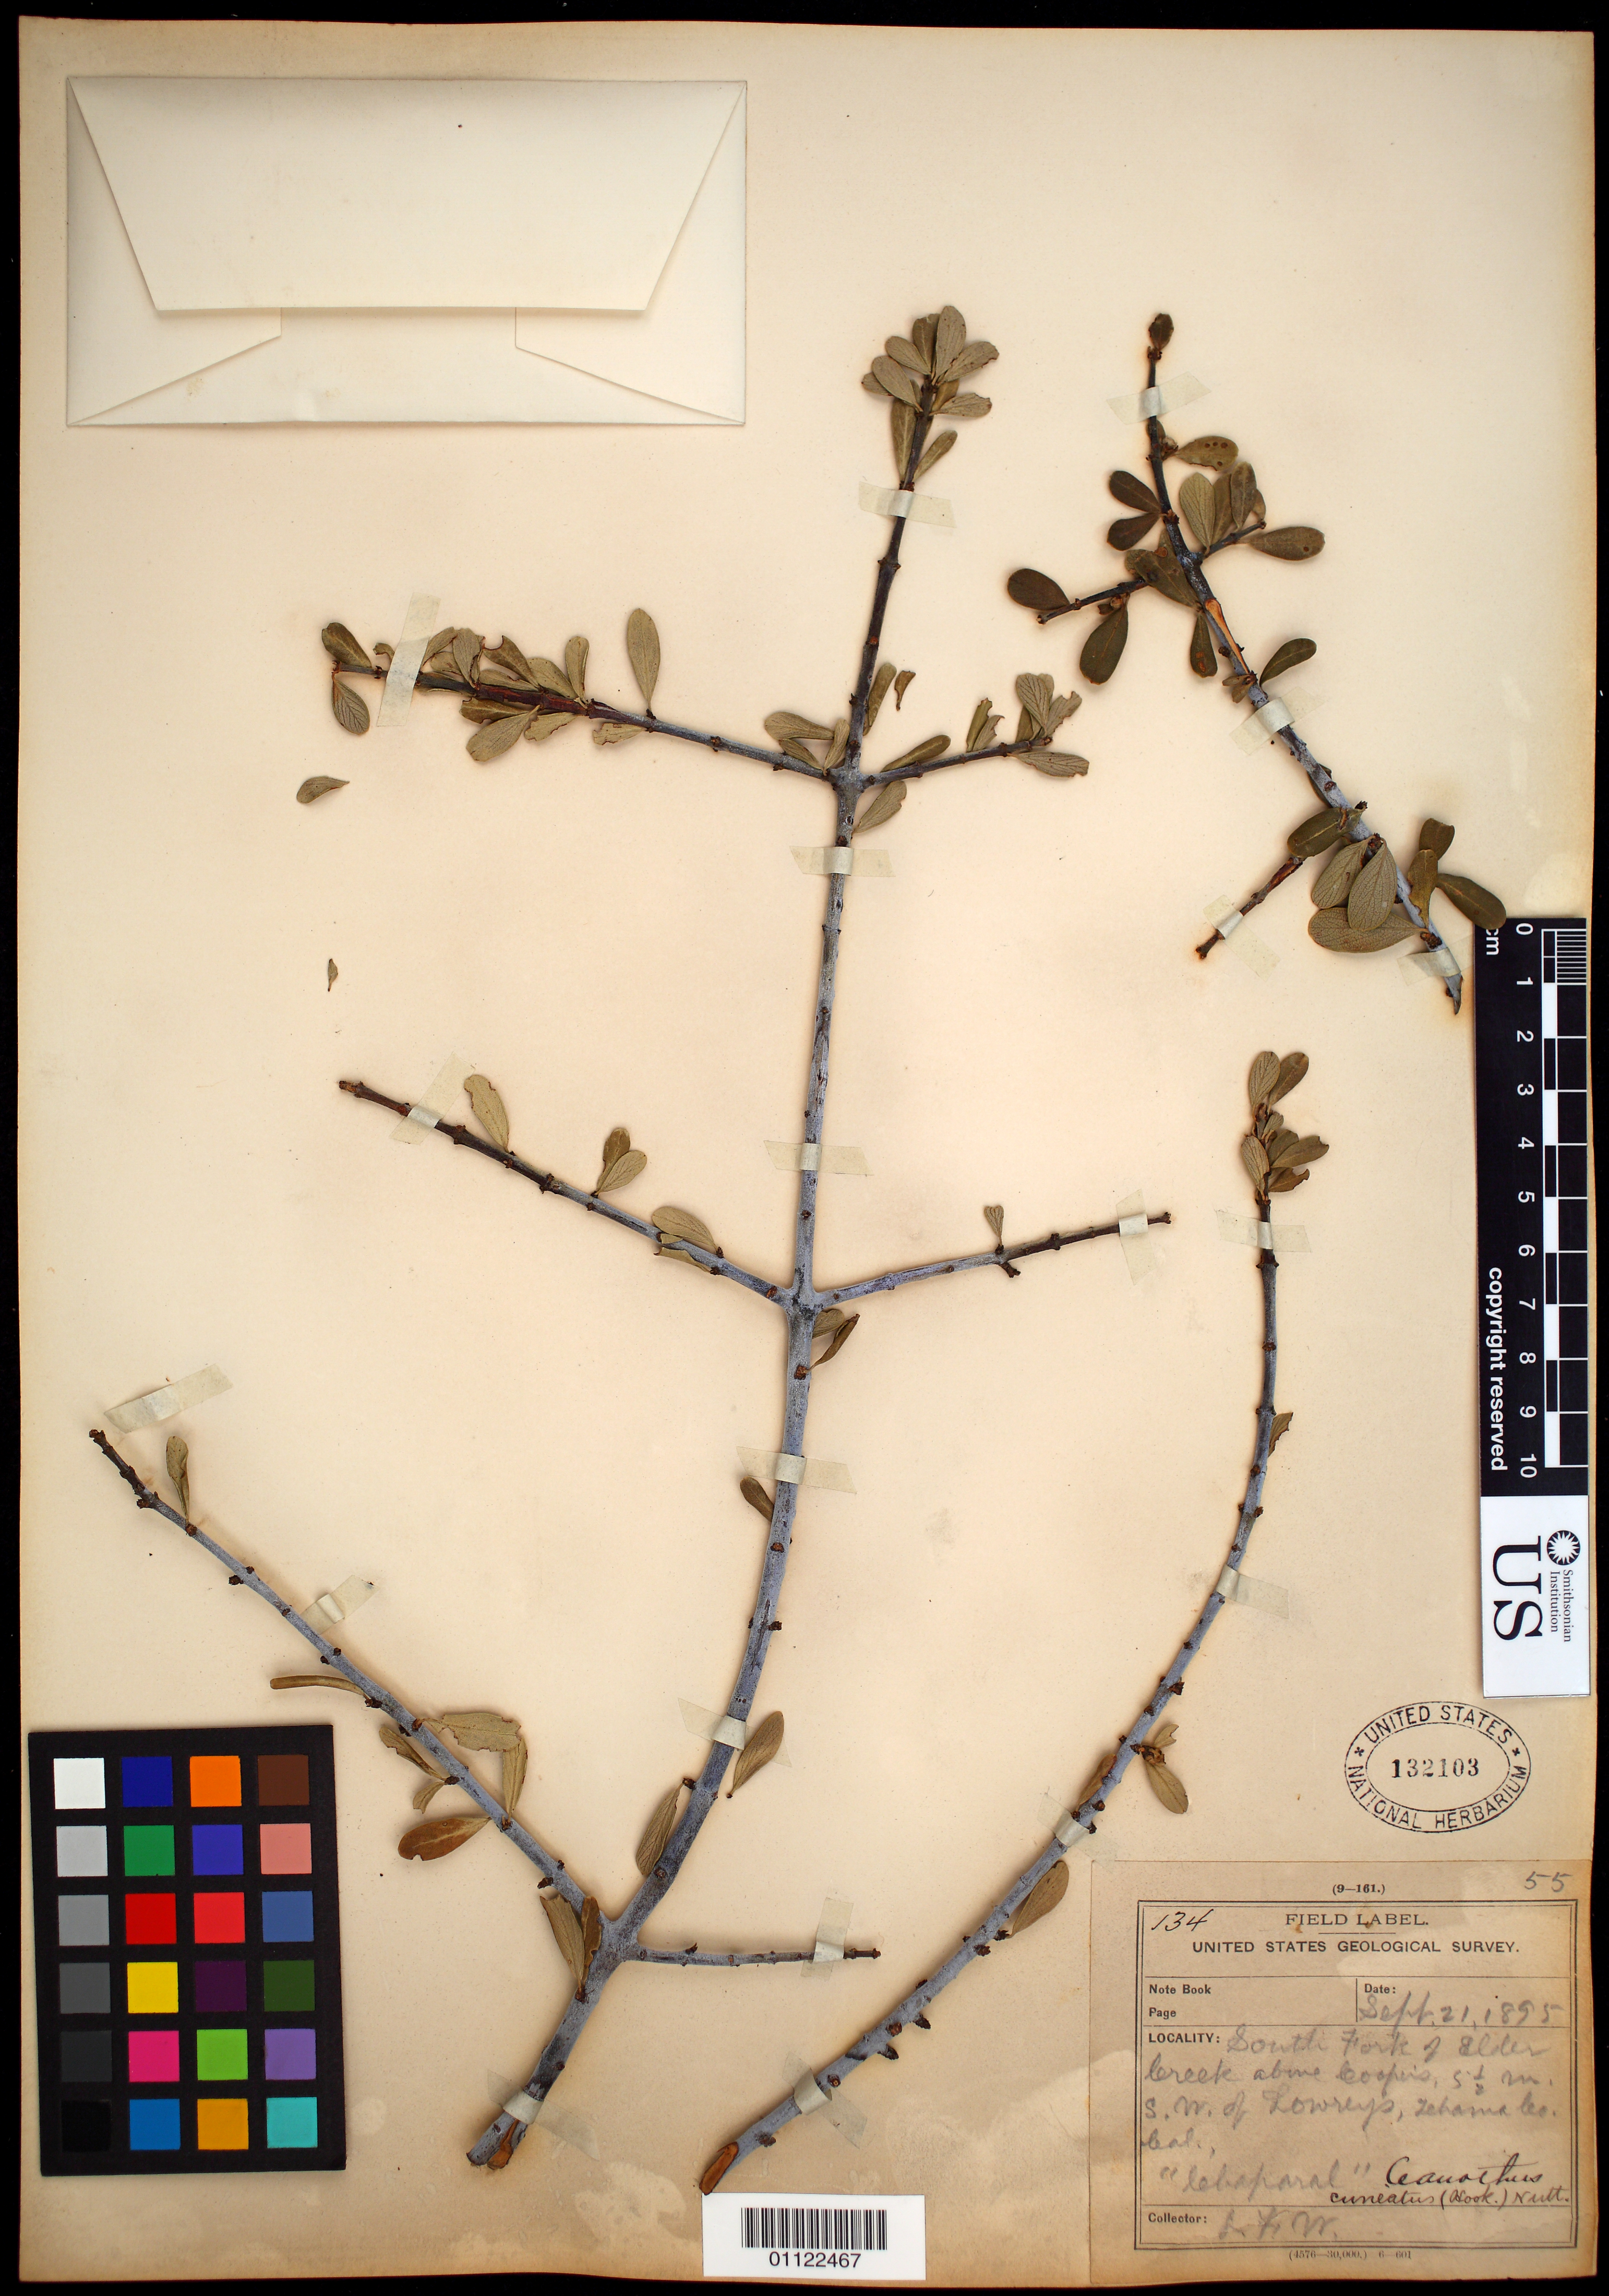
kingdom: Plantae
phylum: Tracheophyta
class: Magnoliopsida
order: Rosales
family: Rhamnaceae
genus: Ceanothus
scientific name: Ceanothus cuneatus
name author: (Hook.) Nutt.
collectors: L. F. Ward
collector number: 134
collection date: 1895-09-21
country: United States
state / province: California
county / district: Tehama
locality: Lowrey's, South Fork of Elder Creek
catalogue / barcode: US 132103